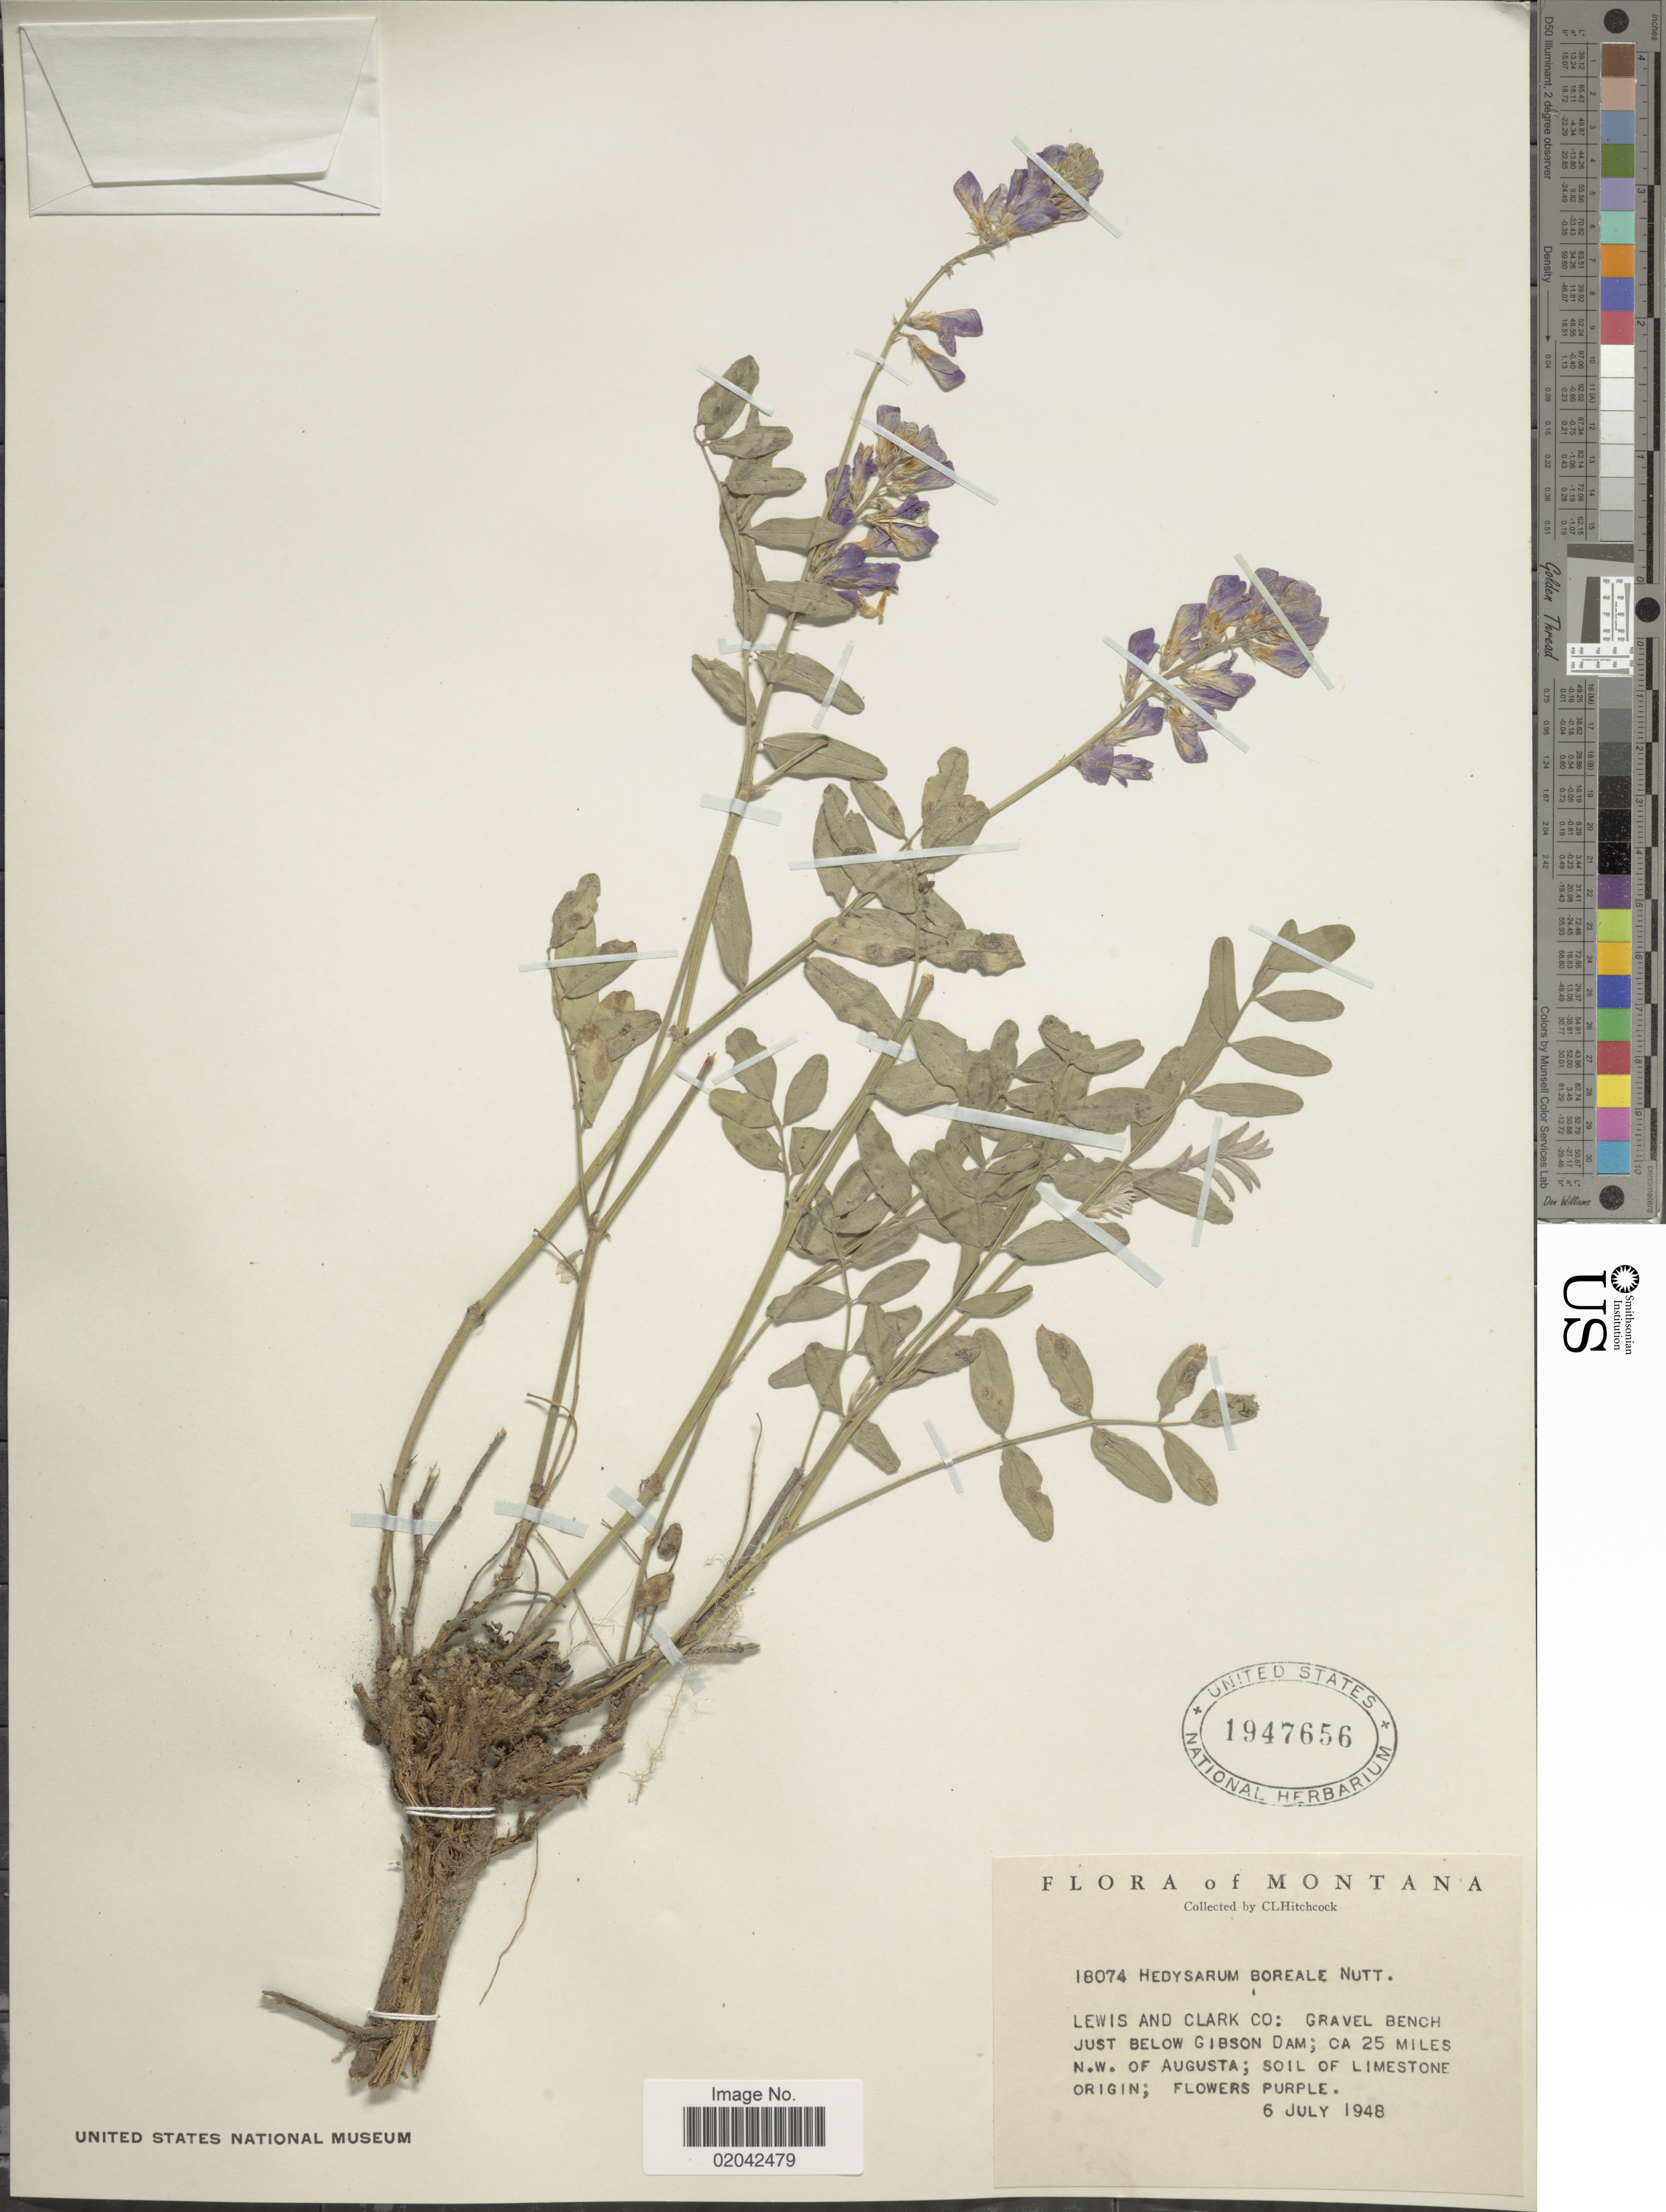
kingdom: Plantae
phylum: Tracheophyta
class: Magnoliopsida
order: Fabales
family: Fabaceae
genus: Hedysarum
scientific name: Hedysarum boreale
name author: Nutt.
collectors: C. L. Hitchcock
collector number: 18074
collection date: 1948-07-06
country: United States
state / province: Montana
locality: Lewis and Clark Co., Gravel Bench just below Gibson Dam, ca 25 miles NW of Augusta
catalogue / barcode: US 1947656